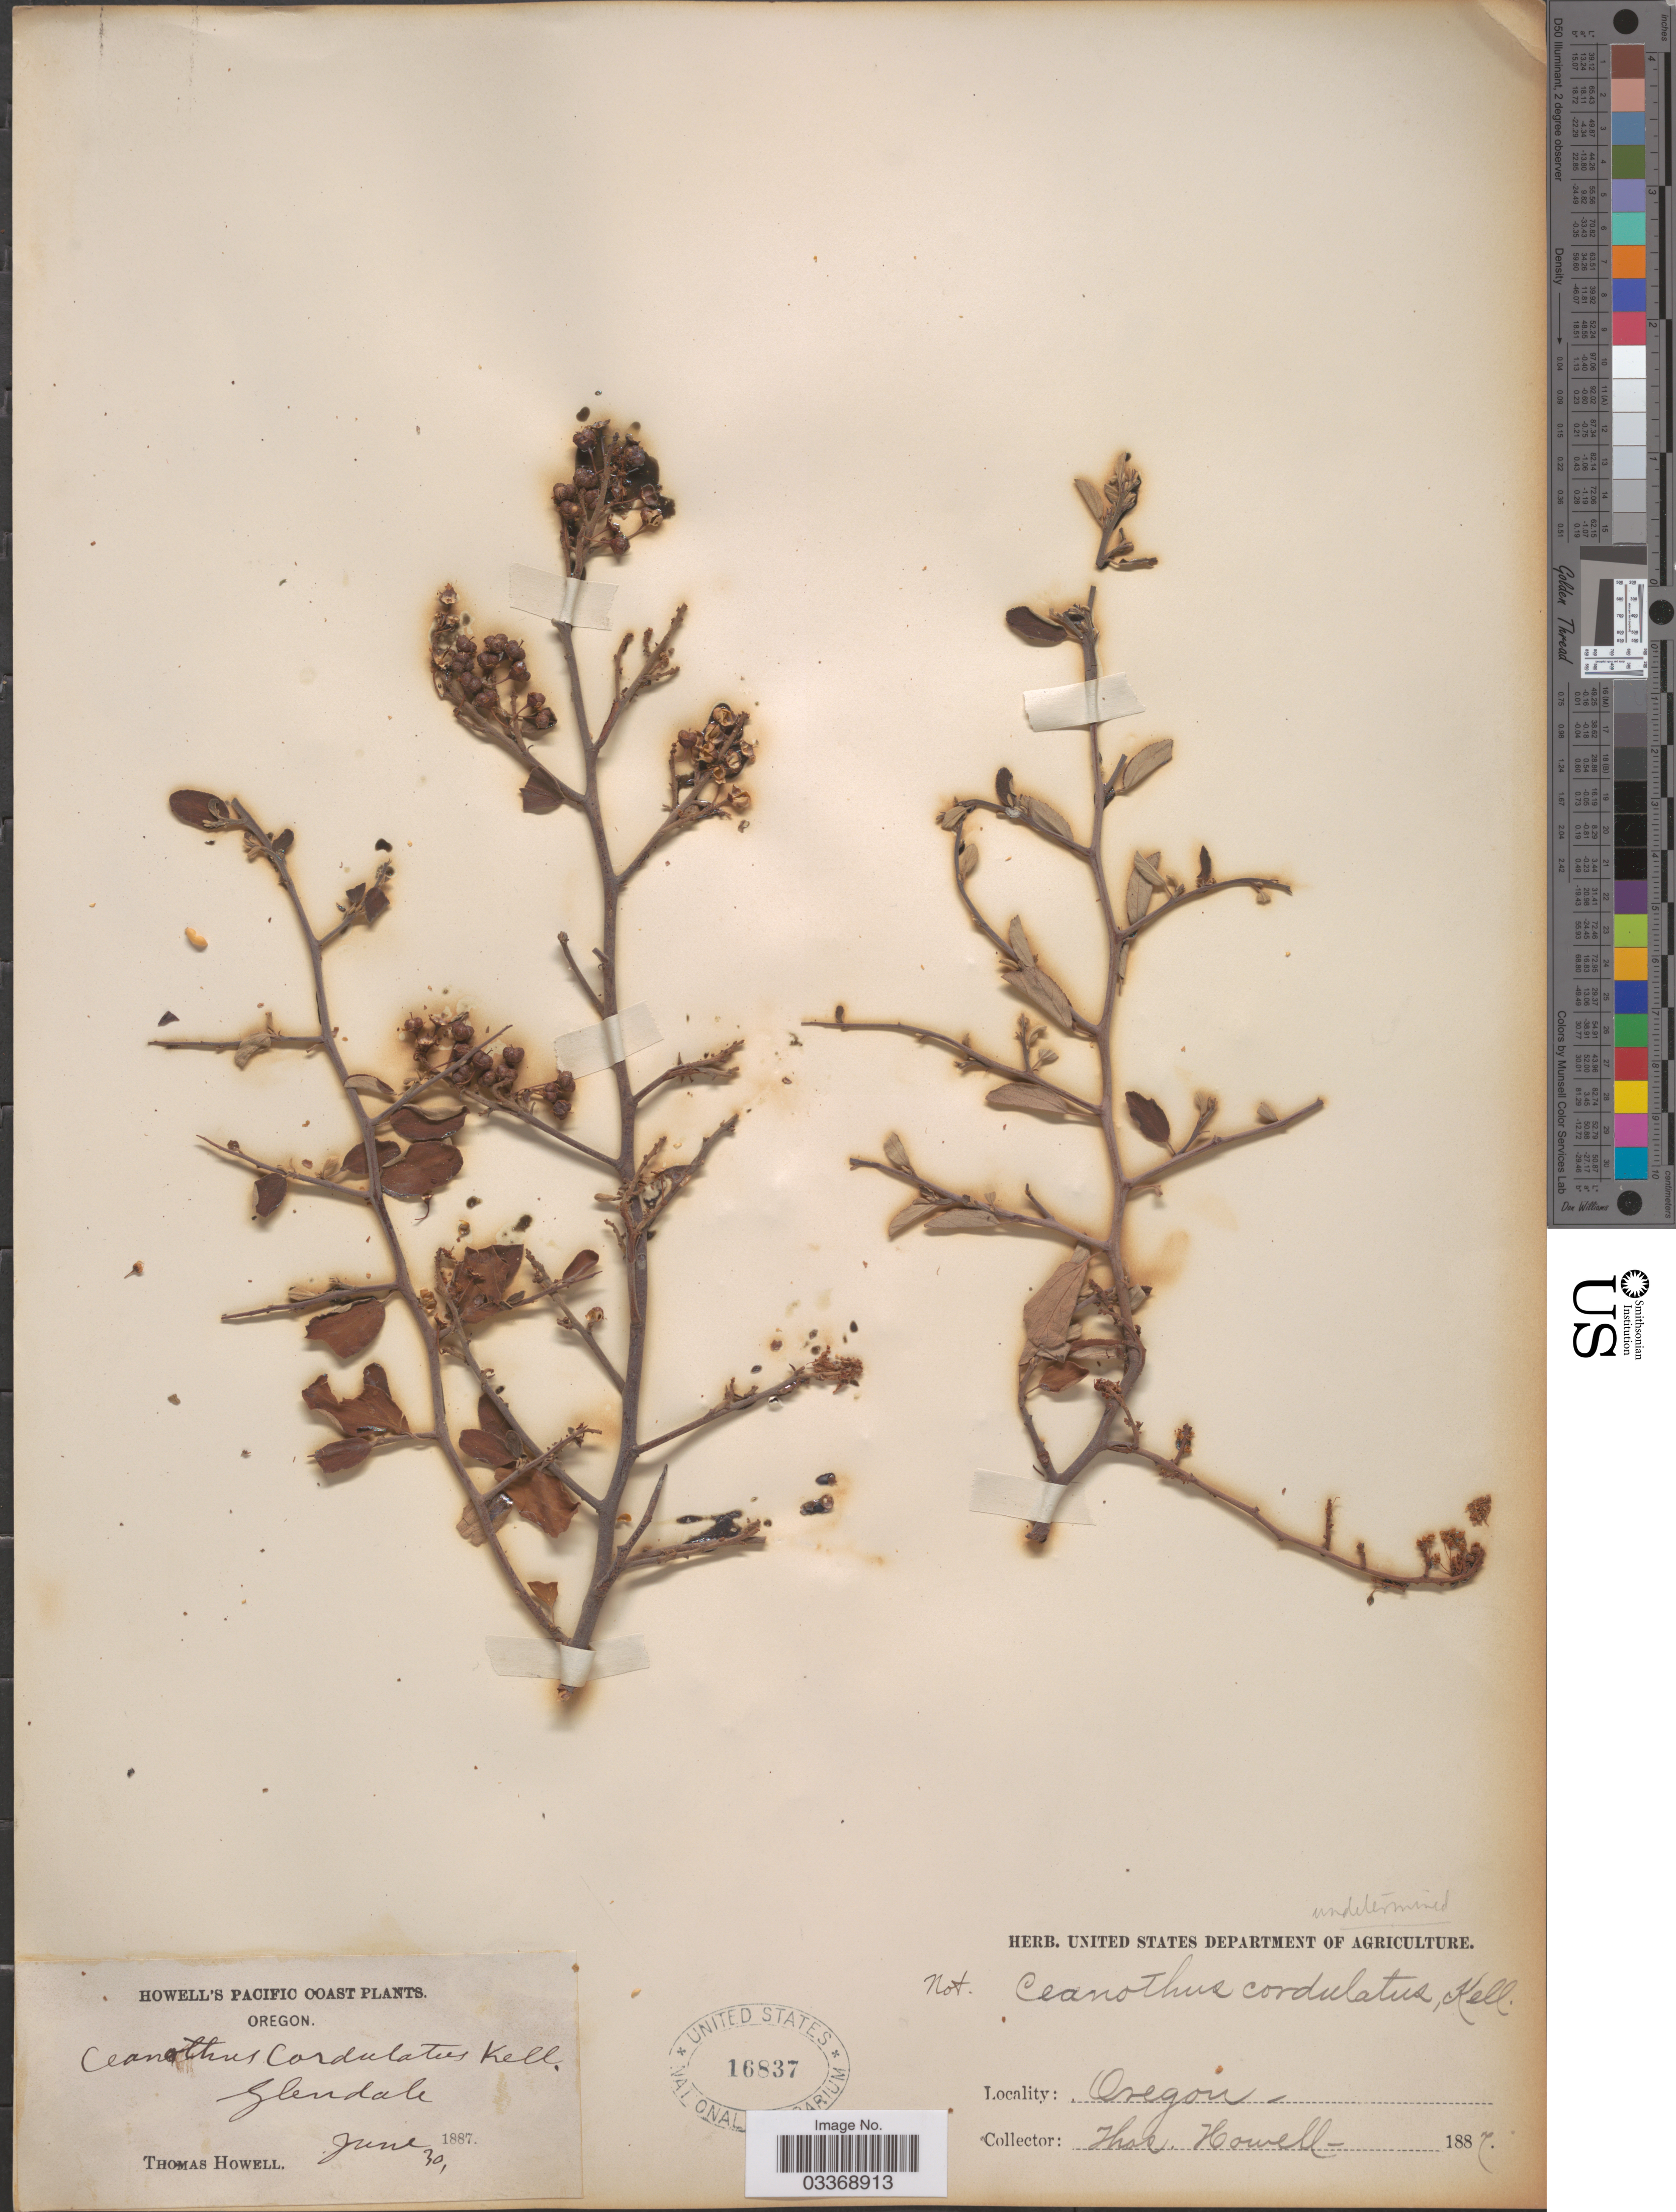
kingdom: Plantae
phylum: Tracheophyta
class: Magnoliopsida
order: Rosales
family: Rhamnaceae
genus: Ceanothus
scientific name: Ceanothus cordulatus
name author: Kellogg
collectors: T. Howell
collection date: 1887-06-30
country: United States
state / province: Oregon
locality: Pacific Coast. [unsure placement] Glendale.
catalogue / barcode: US 16837